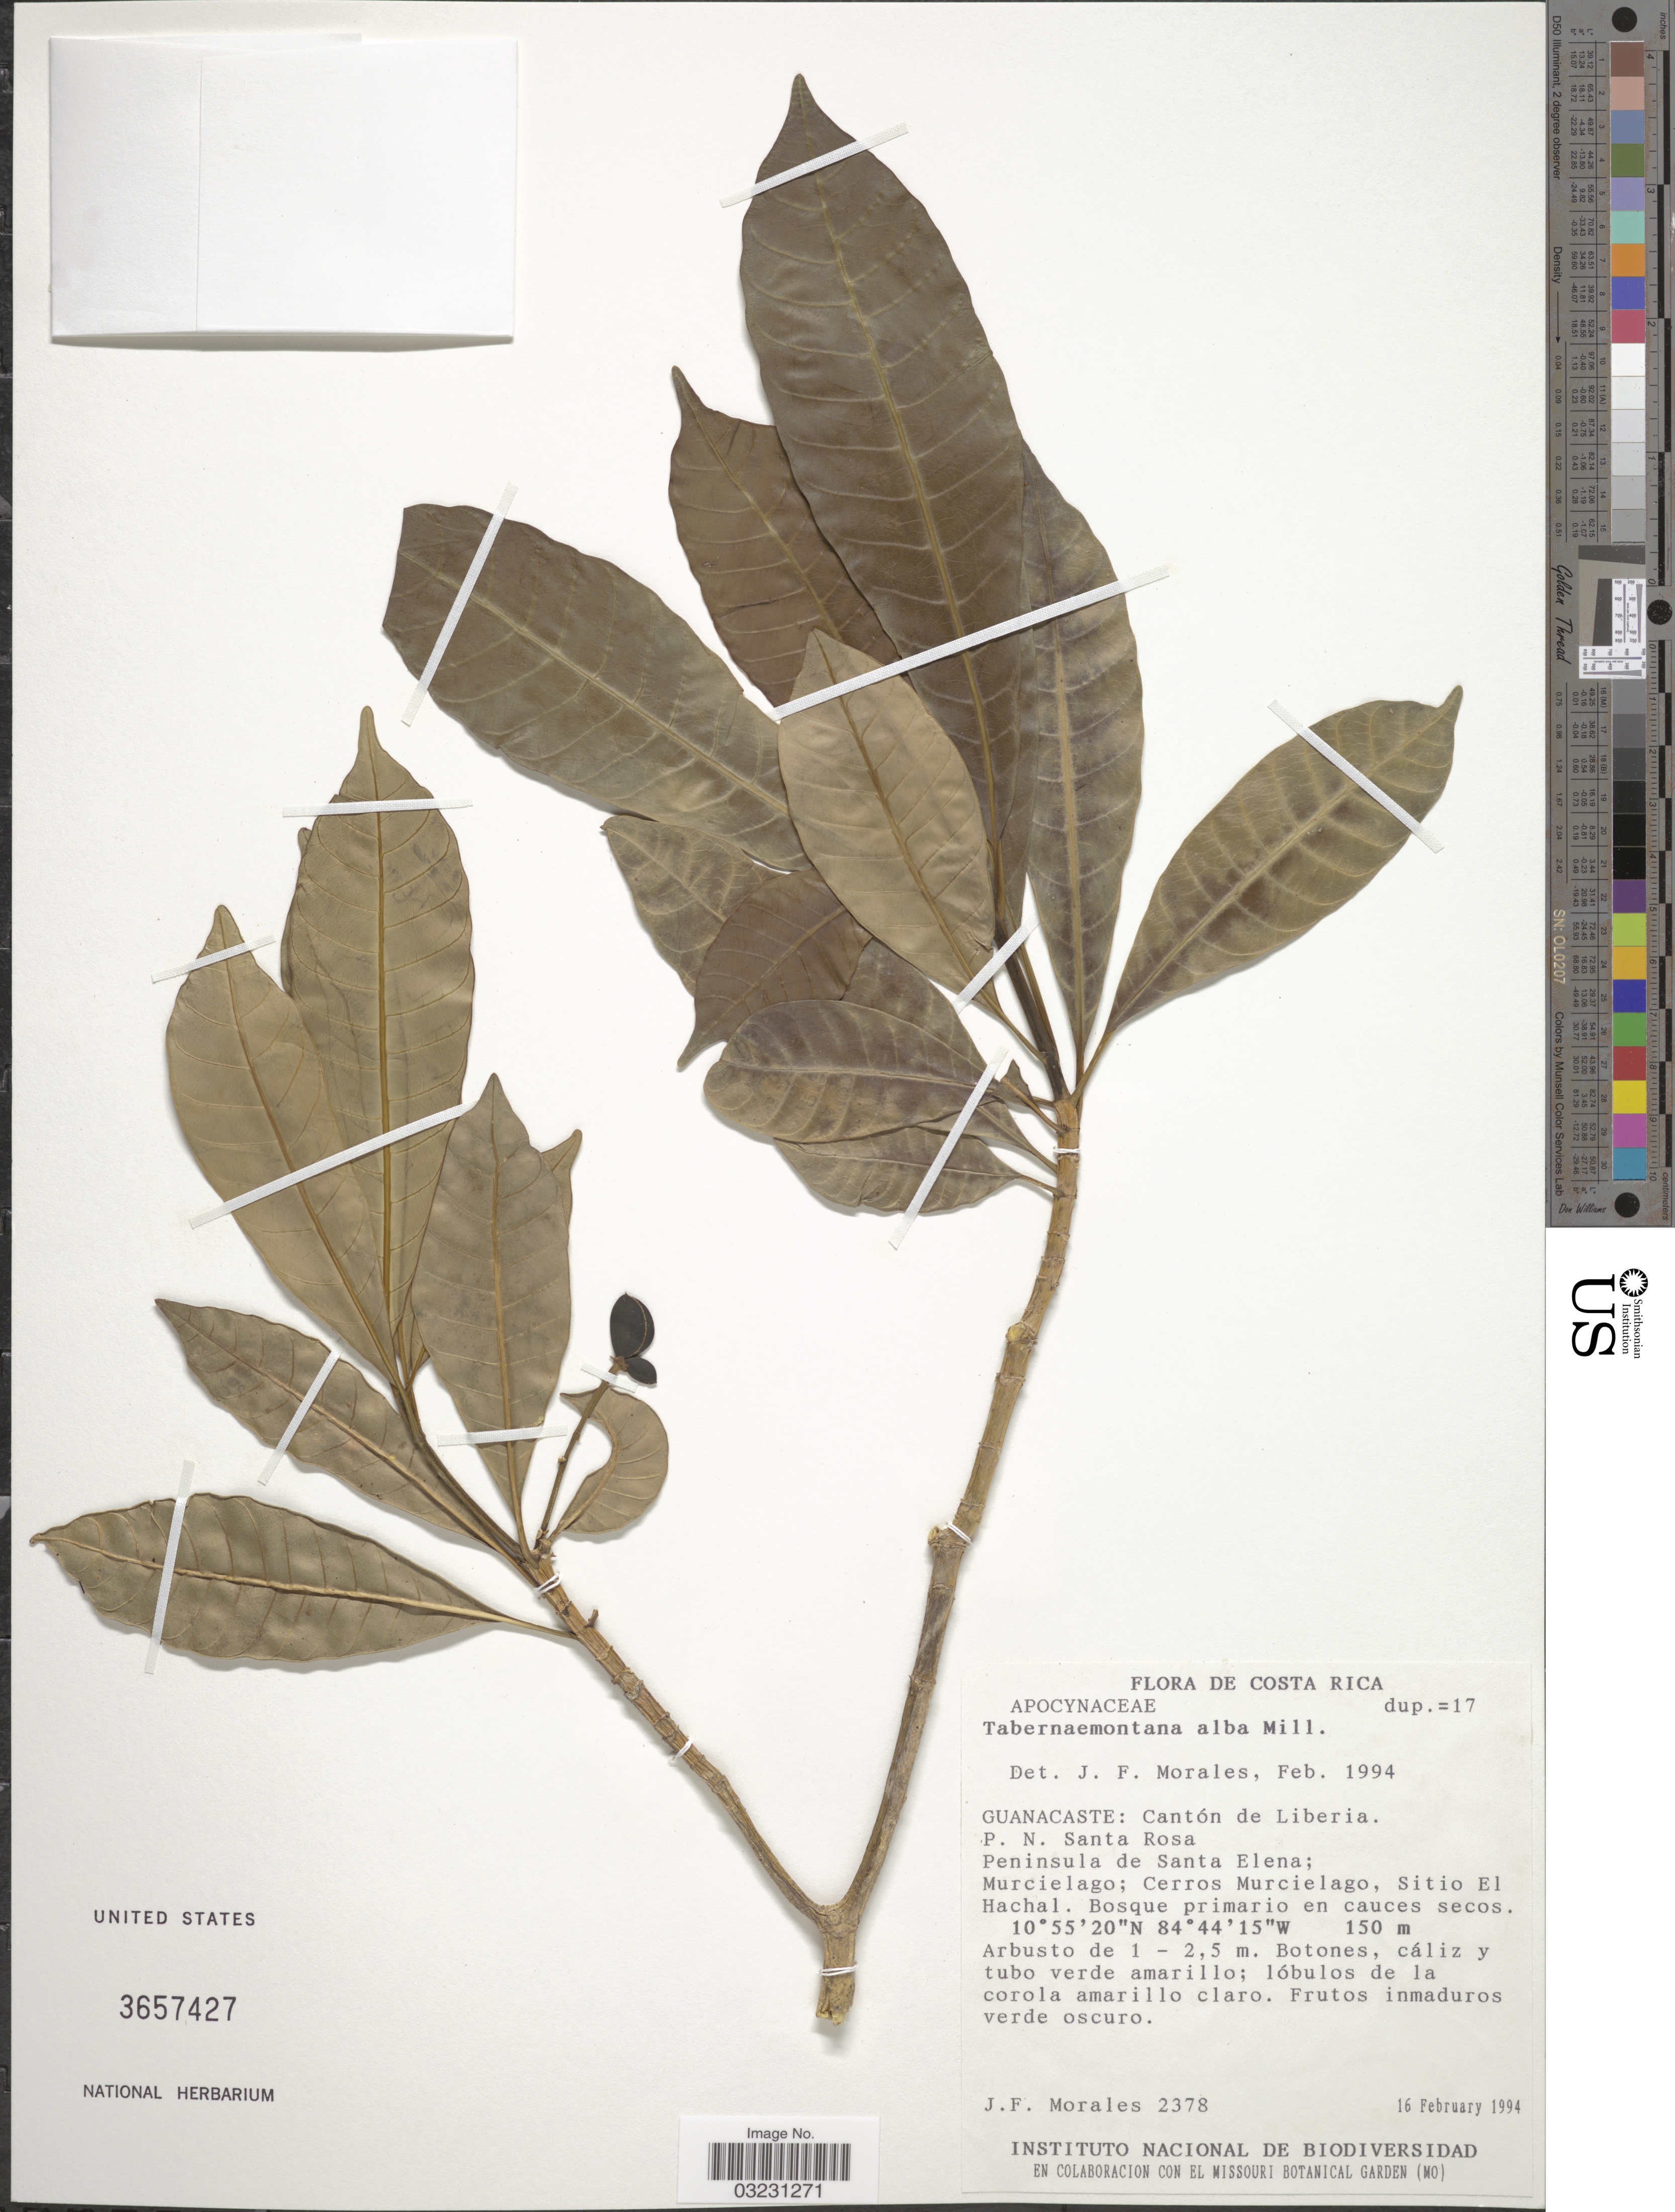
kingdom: Plantae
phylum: Tracheophyta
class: Magnoliopsida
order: Gentianales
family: Apocynaceae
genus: Tabernaemontana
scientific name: Tabernaemontana alba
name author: Mill.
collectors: J. Morales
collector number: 2378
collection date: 1994-02-16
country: Costa Rica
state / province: Guanacaste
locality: Cantón de Liberia. P.N. Santa Rosa. Peninsula de Santa Elena; Murcielago; Cerros Murcielago, Sitio El Hachal.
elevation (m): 150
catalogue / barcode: US 3657427